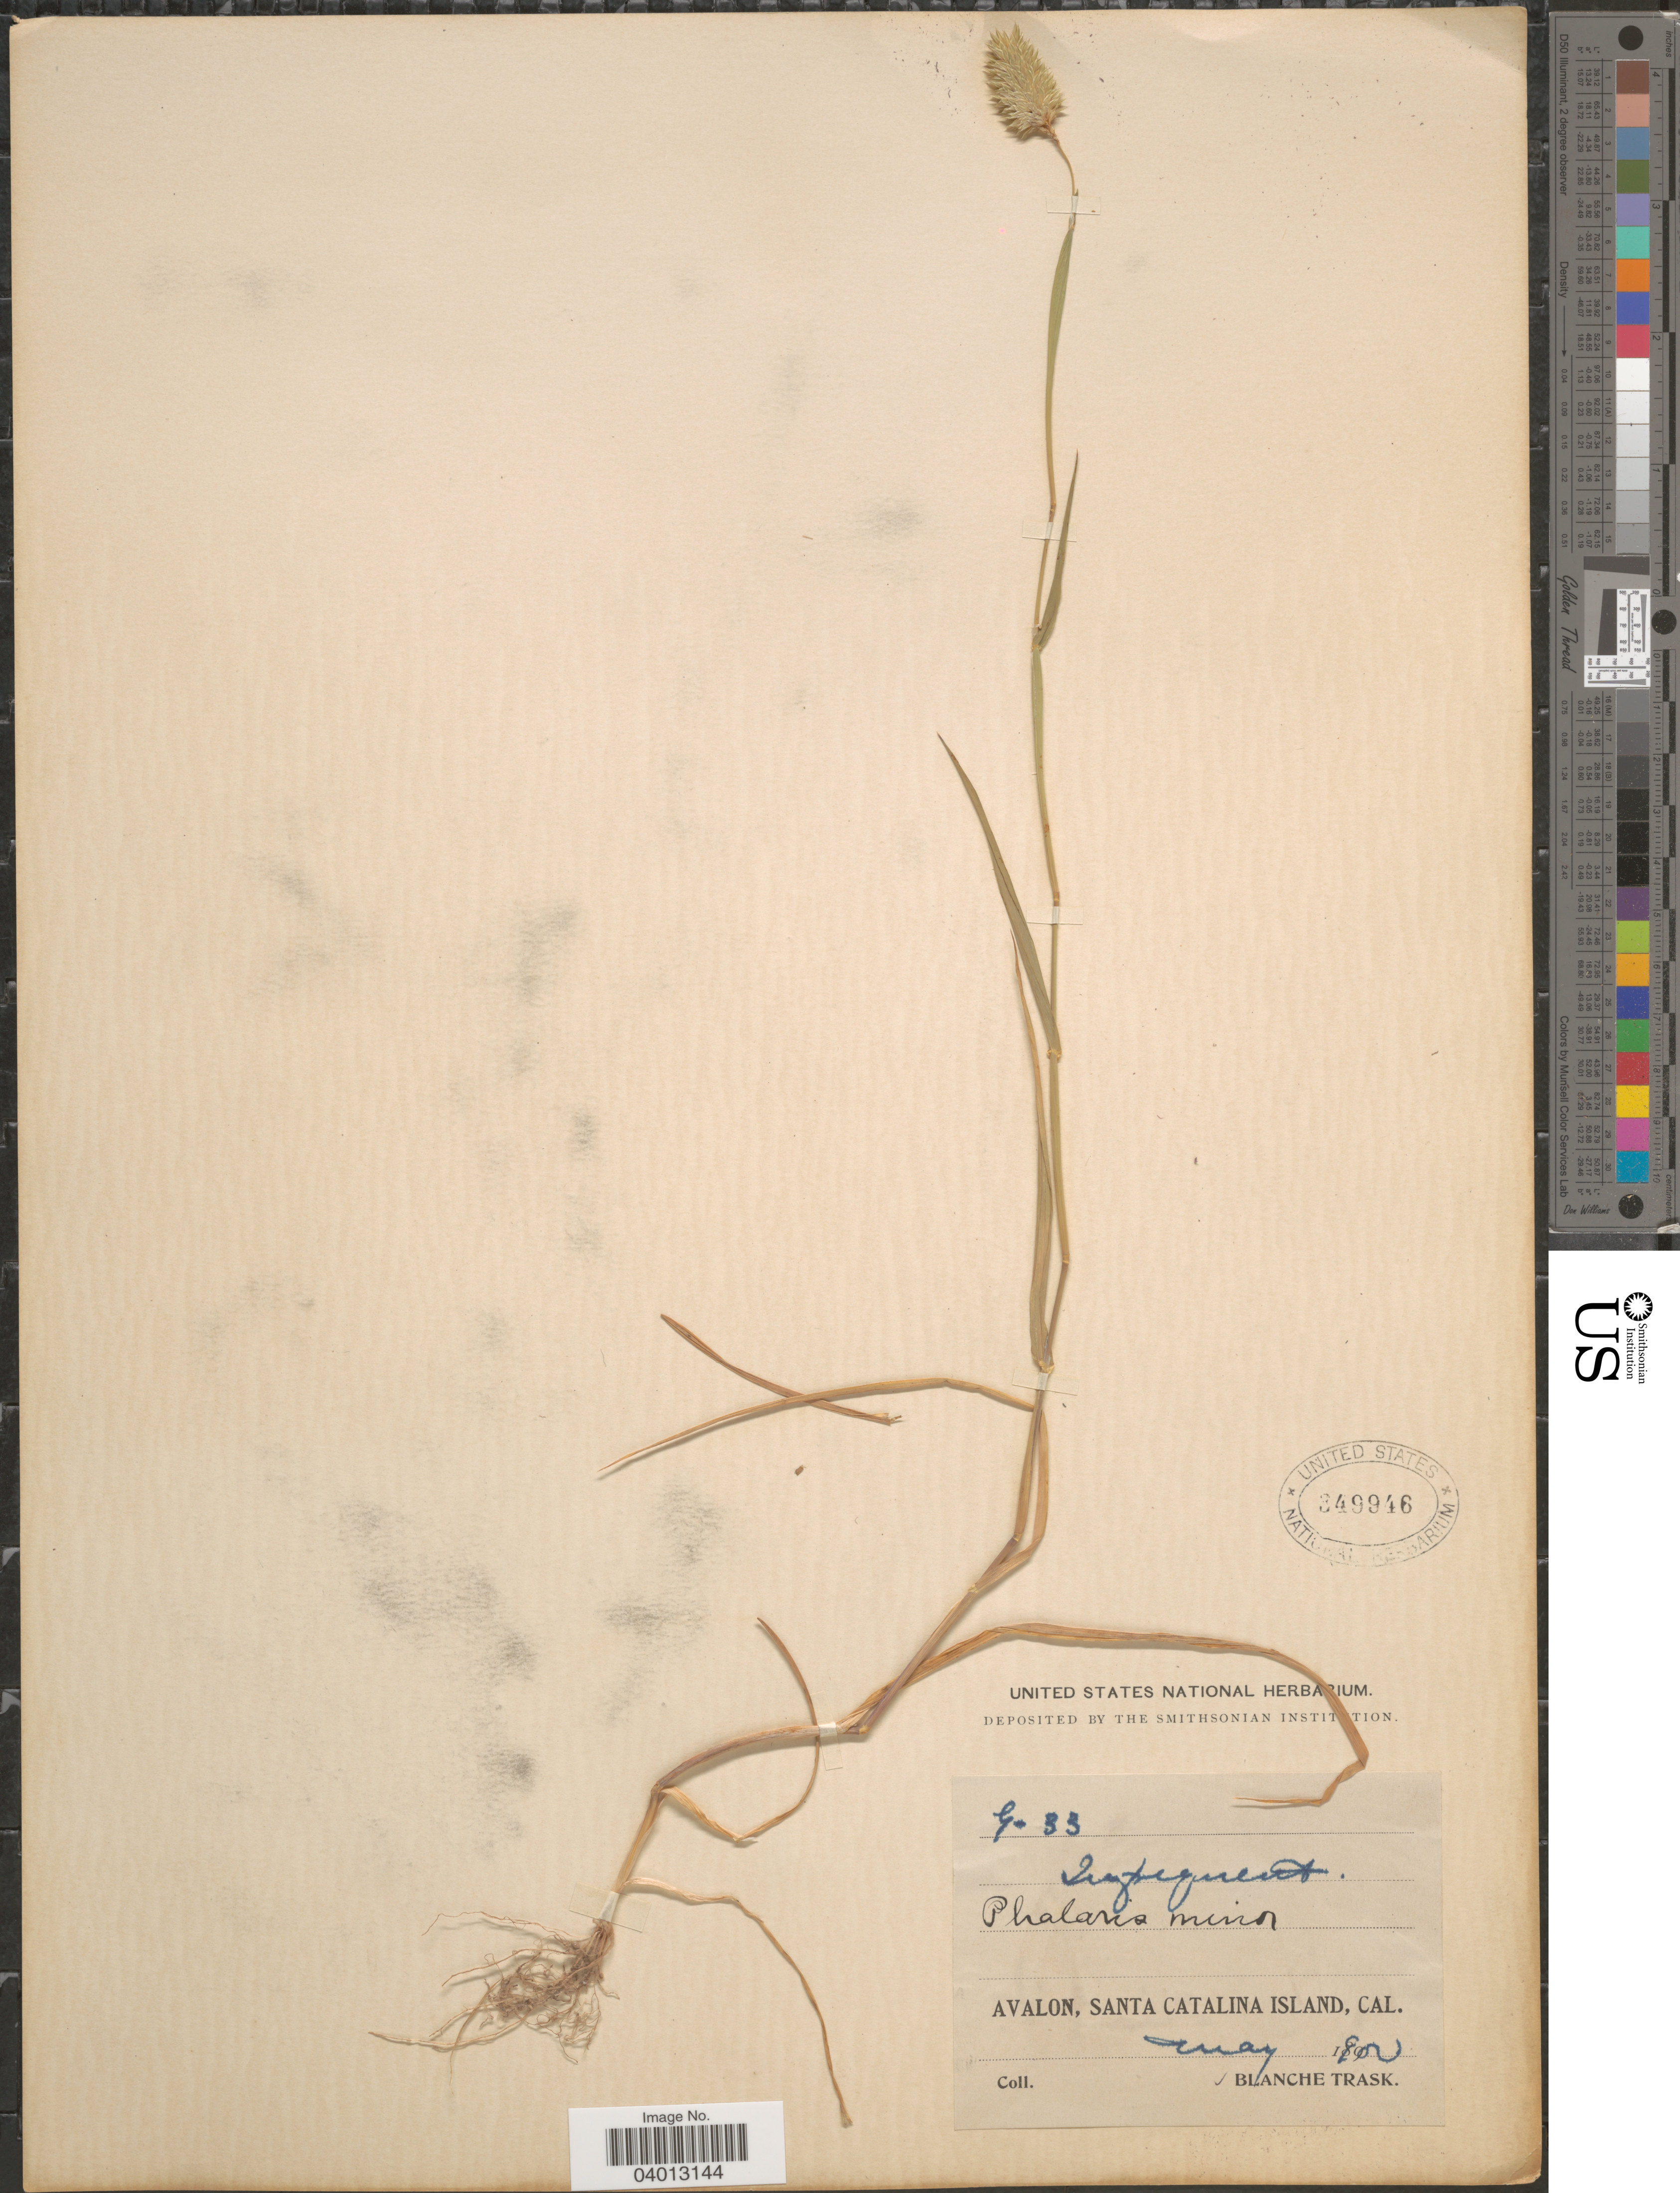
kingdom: Plantae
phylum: Tracheophyta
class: Liliopsida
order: Poales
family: Poaceae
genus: Phalaris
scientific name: Phalaris minor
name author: Retz.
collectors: B. Trask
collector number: G-33*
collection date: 1900-05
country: United States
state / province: California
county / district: Los Angeles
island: Santa Catalina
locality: Avalon, Santa Catalina Island.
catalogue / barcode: US 349946